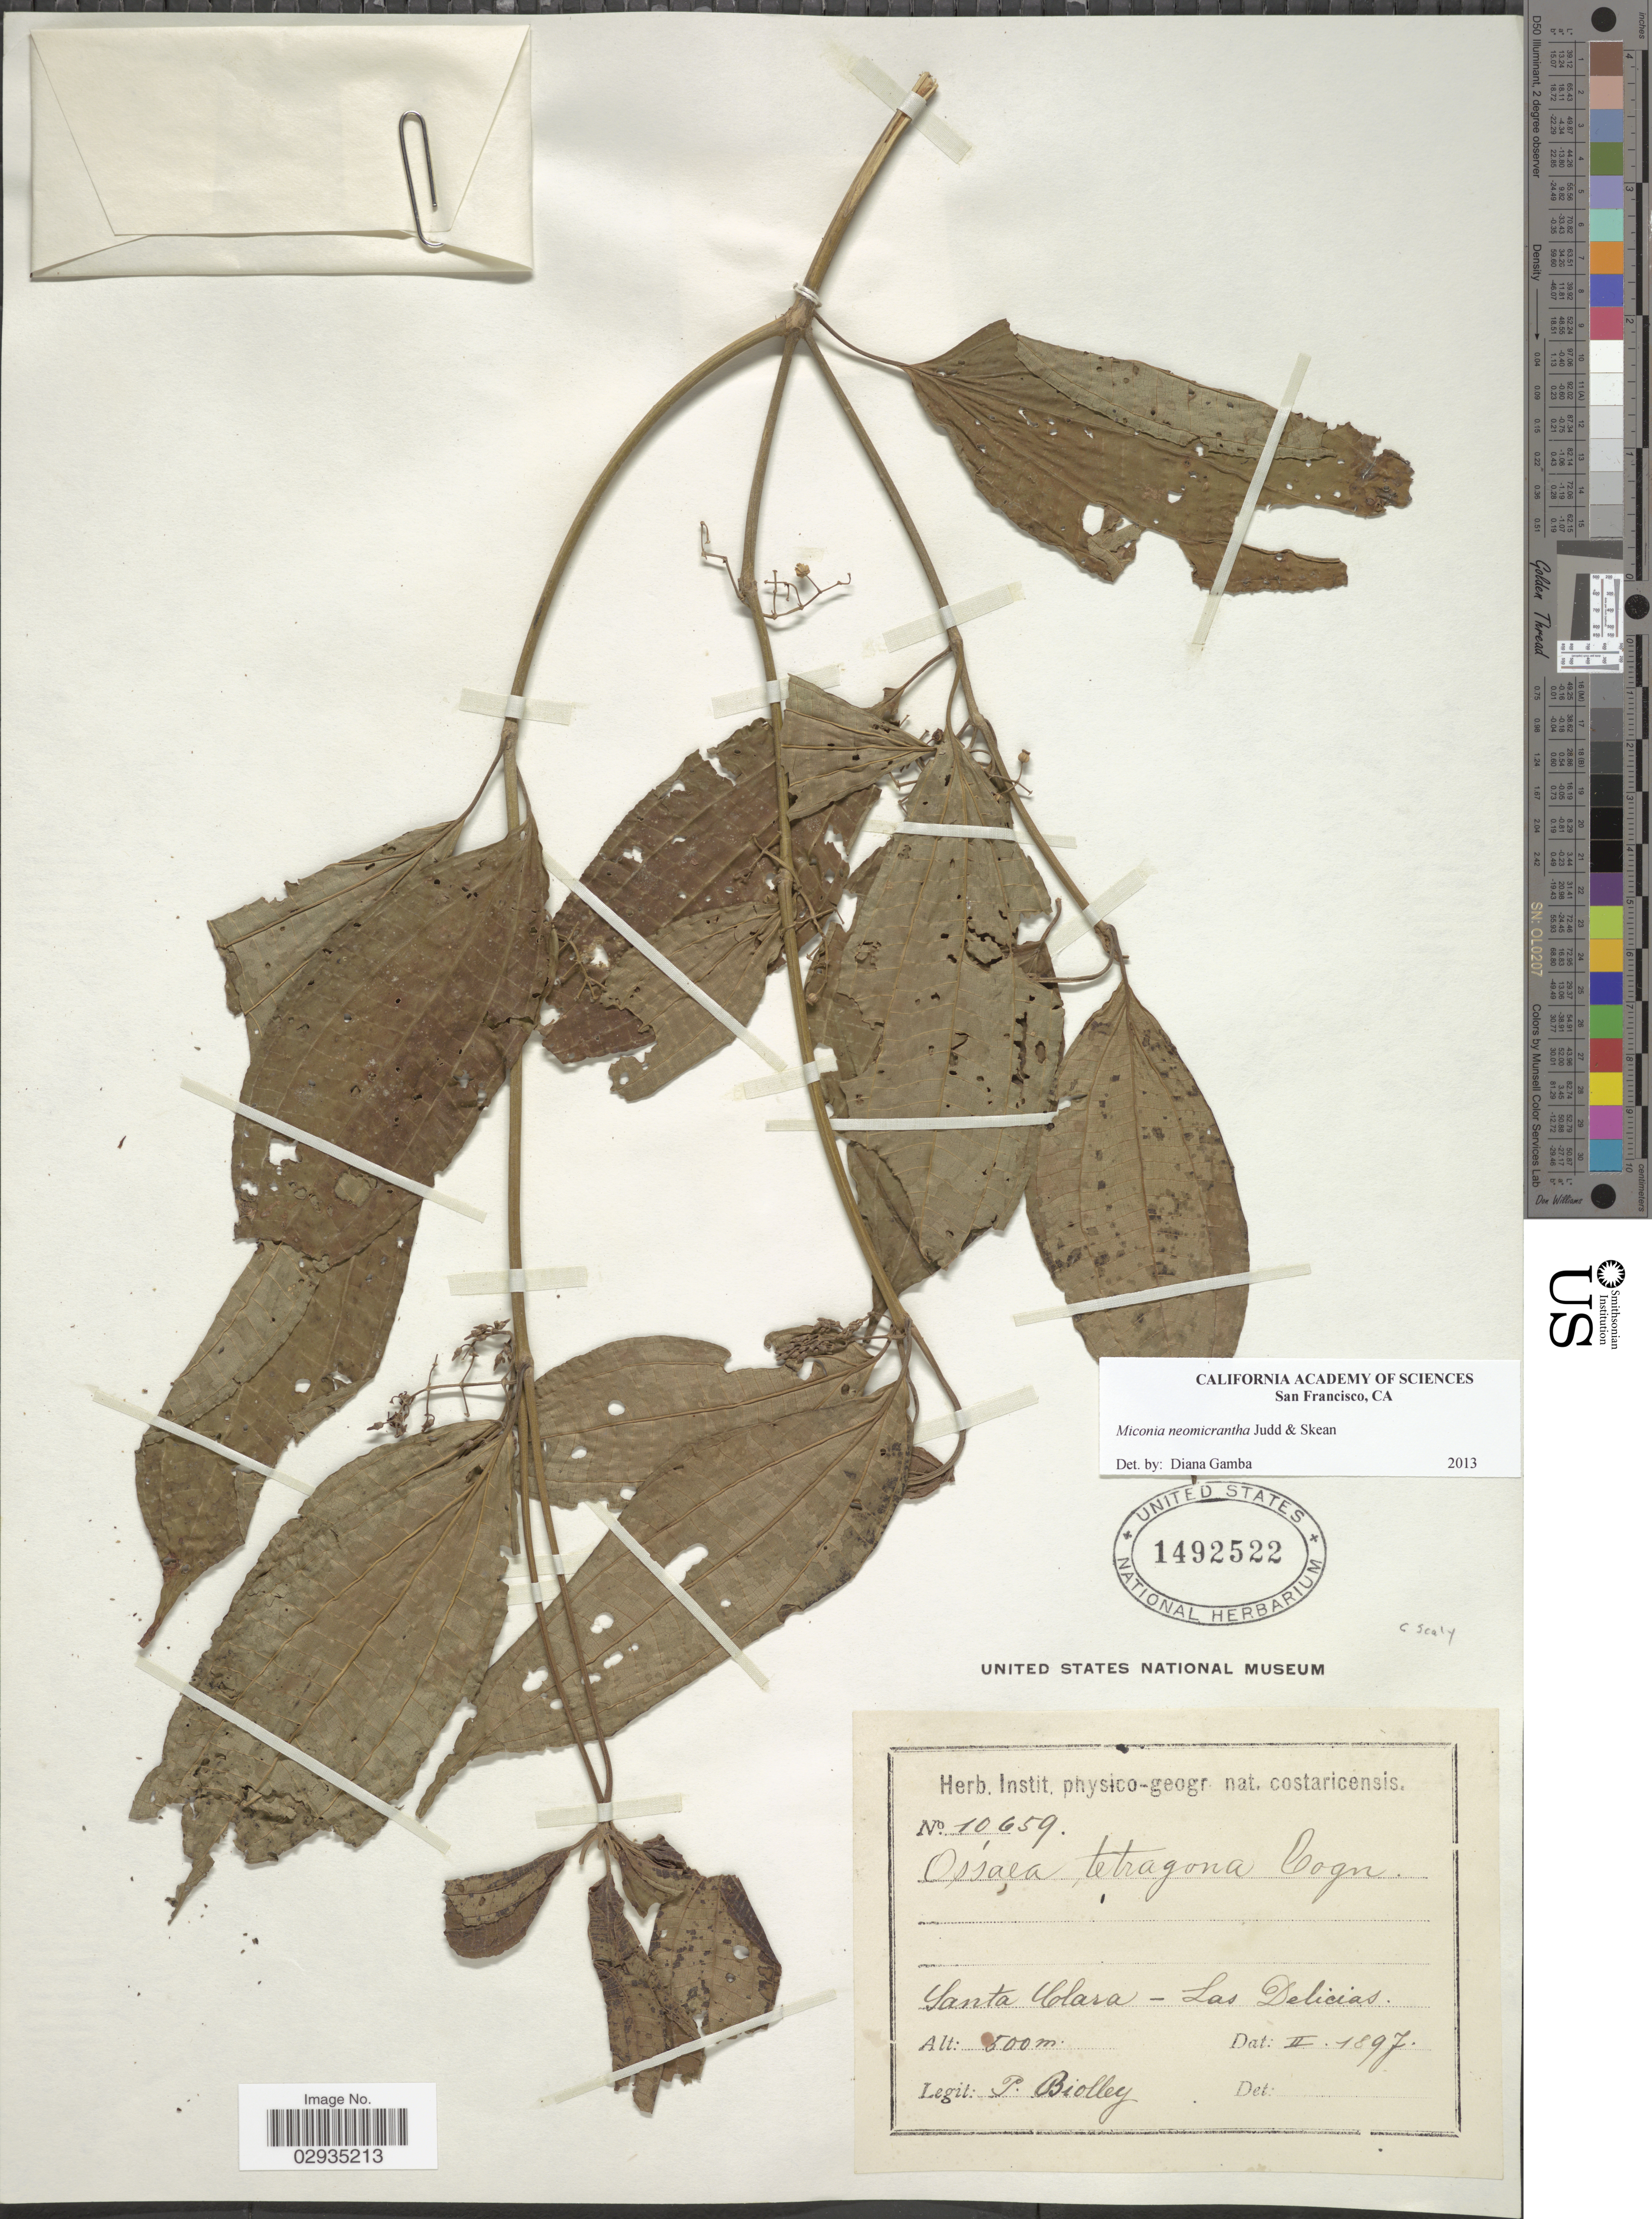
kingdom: Plantae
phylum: Tracheophyta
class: Magnoliopsida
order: Myrtales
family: Melastomataceae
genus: Miconia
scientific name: Miconia neomicrantha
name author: Judd & Skean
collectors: P. Biolley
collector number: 10659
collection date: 1897-02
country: Costa Rica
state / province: Alajuela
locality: Santa Clara-Las Delicias.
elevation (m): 500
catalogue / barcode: US 1492522